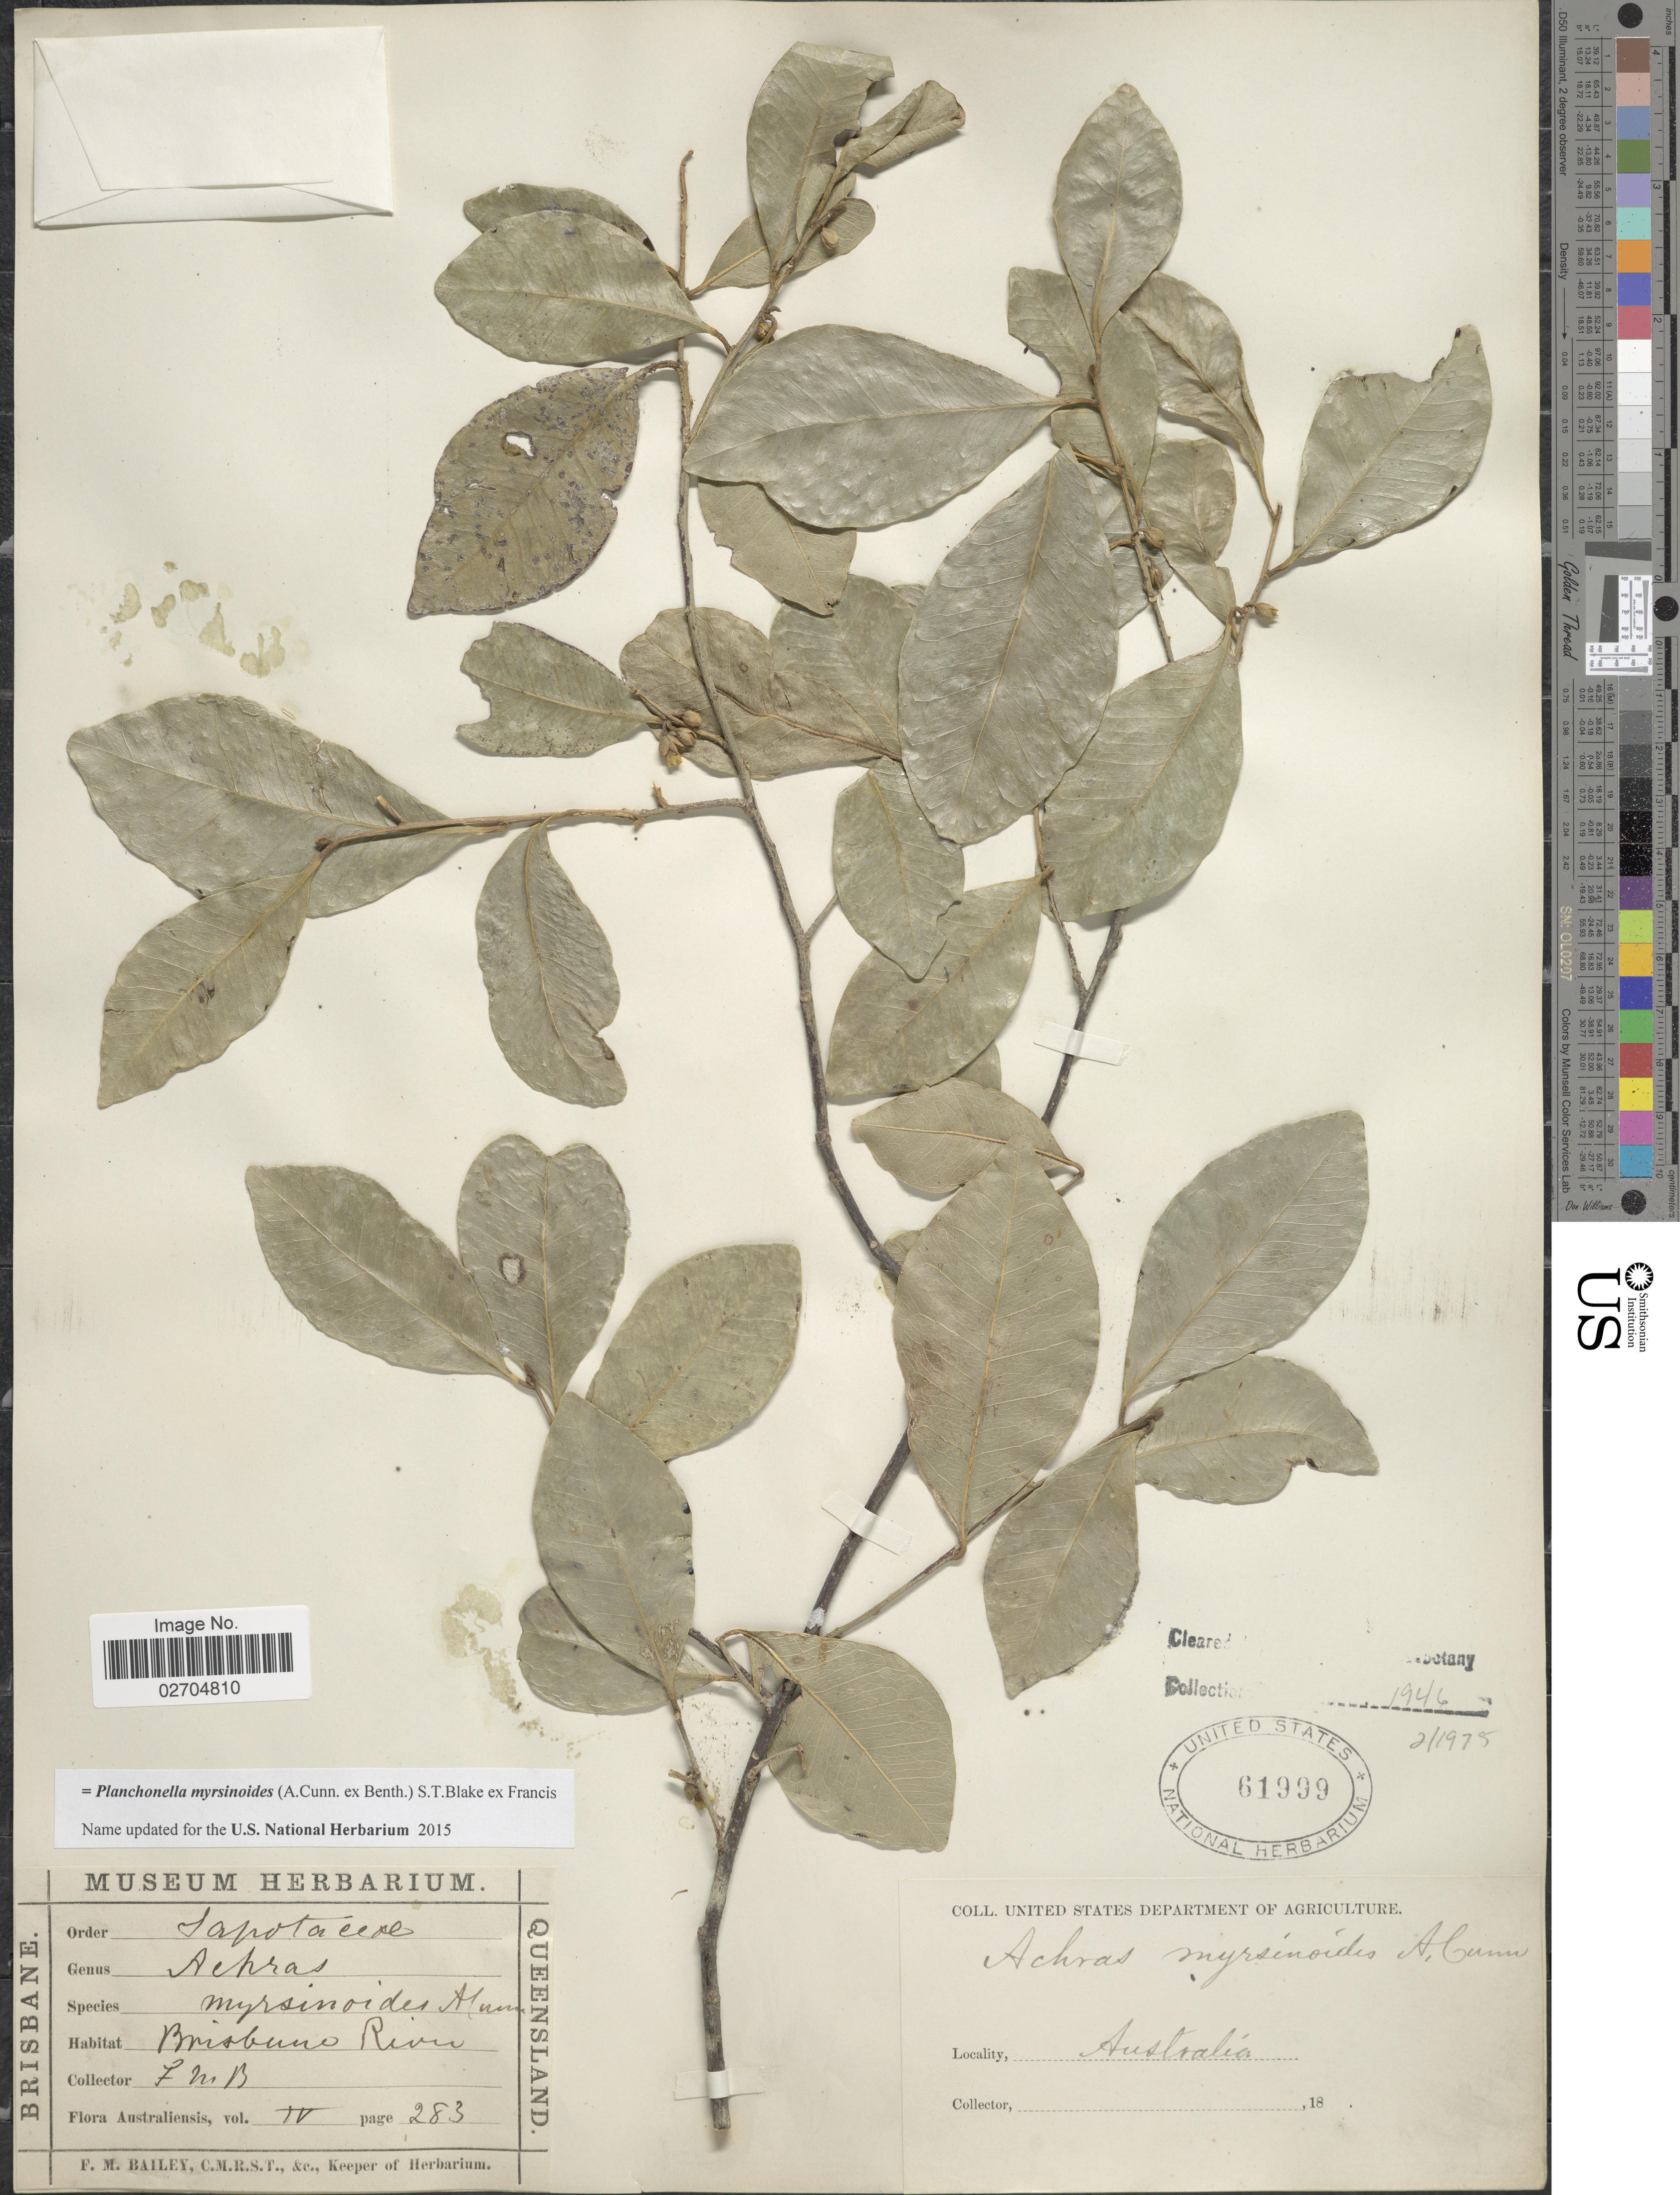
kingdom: Plantae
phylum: Tracheophyta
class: Magnoliopsida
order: Ericales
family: Sapotaceae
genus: Planchonella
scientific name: Planchonella myrsinoides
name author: (A. Cunn. ex Benth.) S.T. Blake ex Francis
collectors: F. M. Bailey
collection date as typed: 18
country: Australia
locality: Brisbane River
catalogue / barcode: US 61999